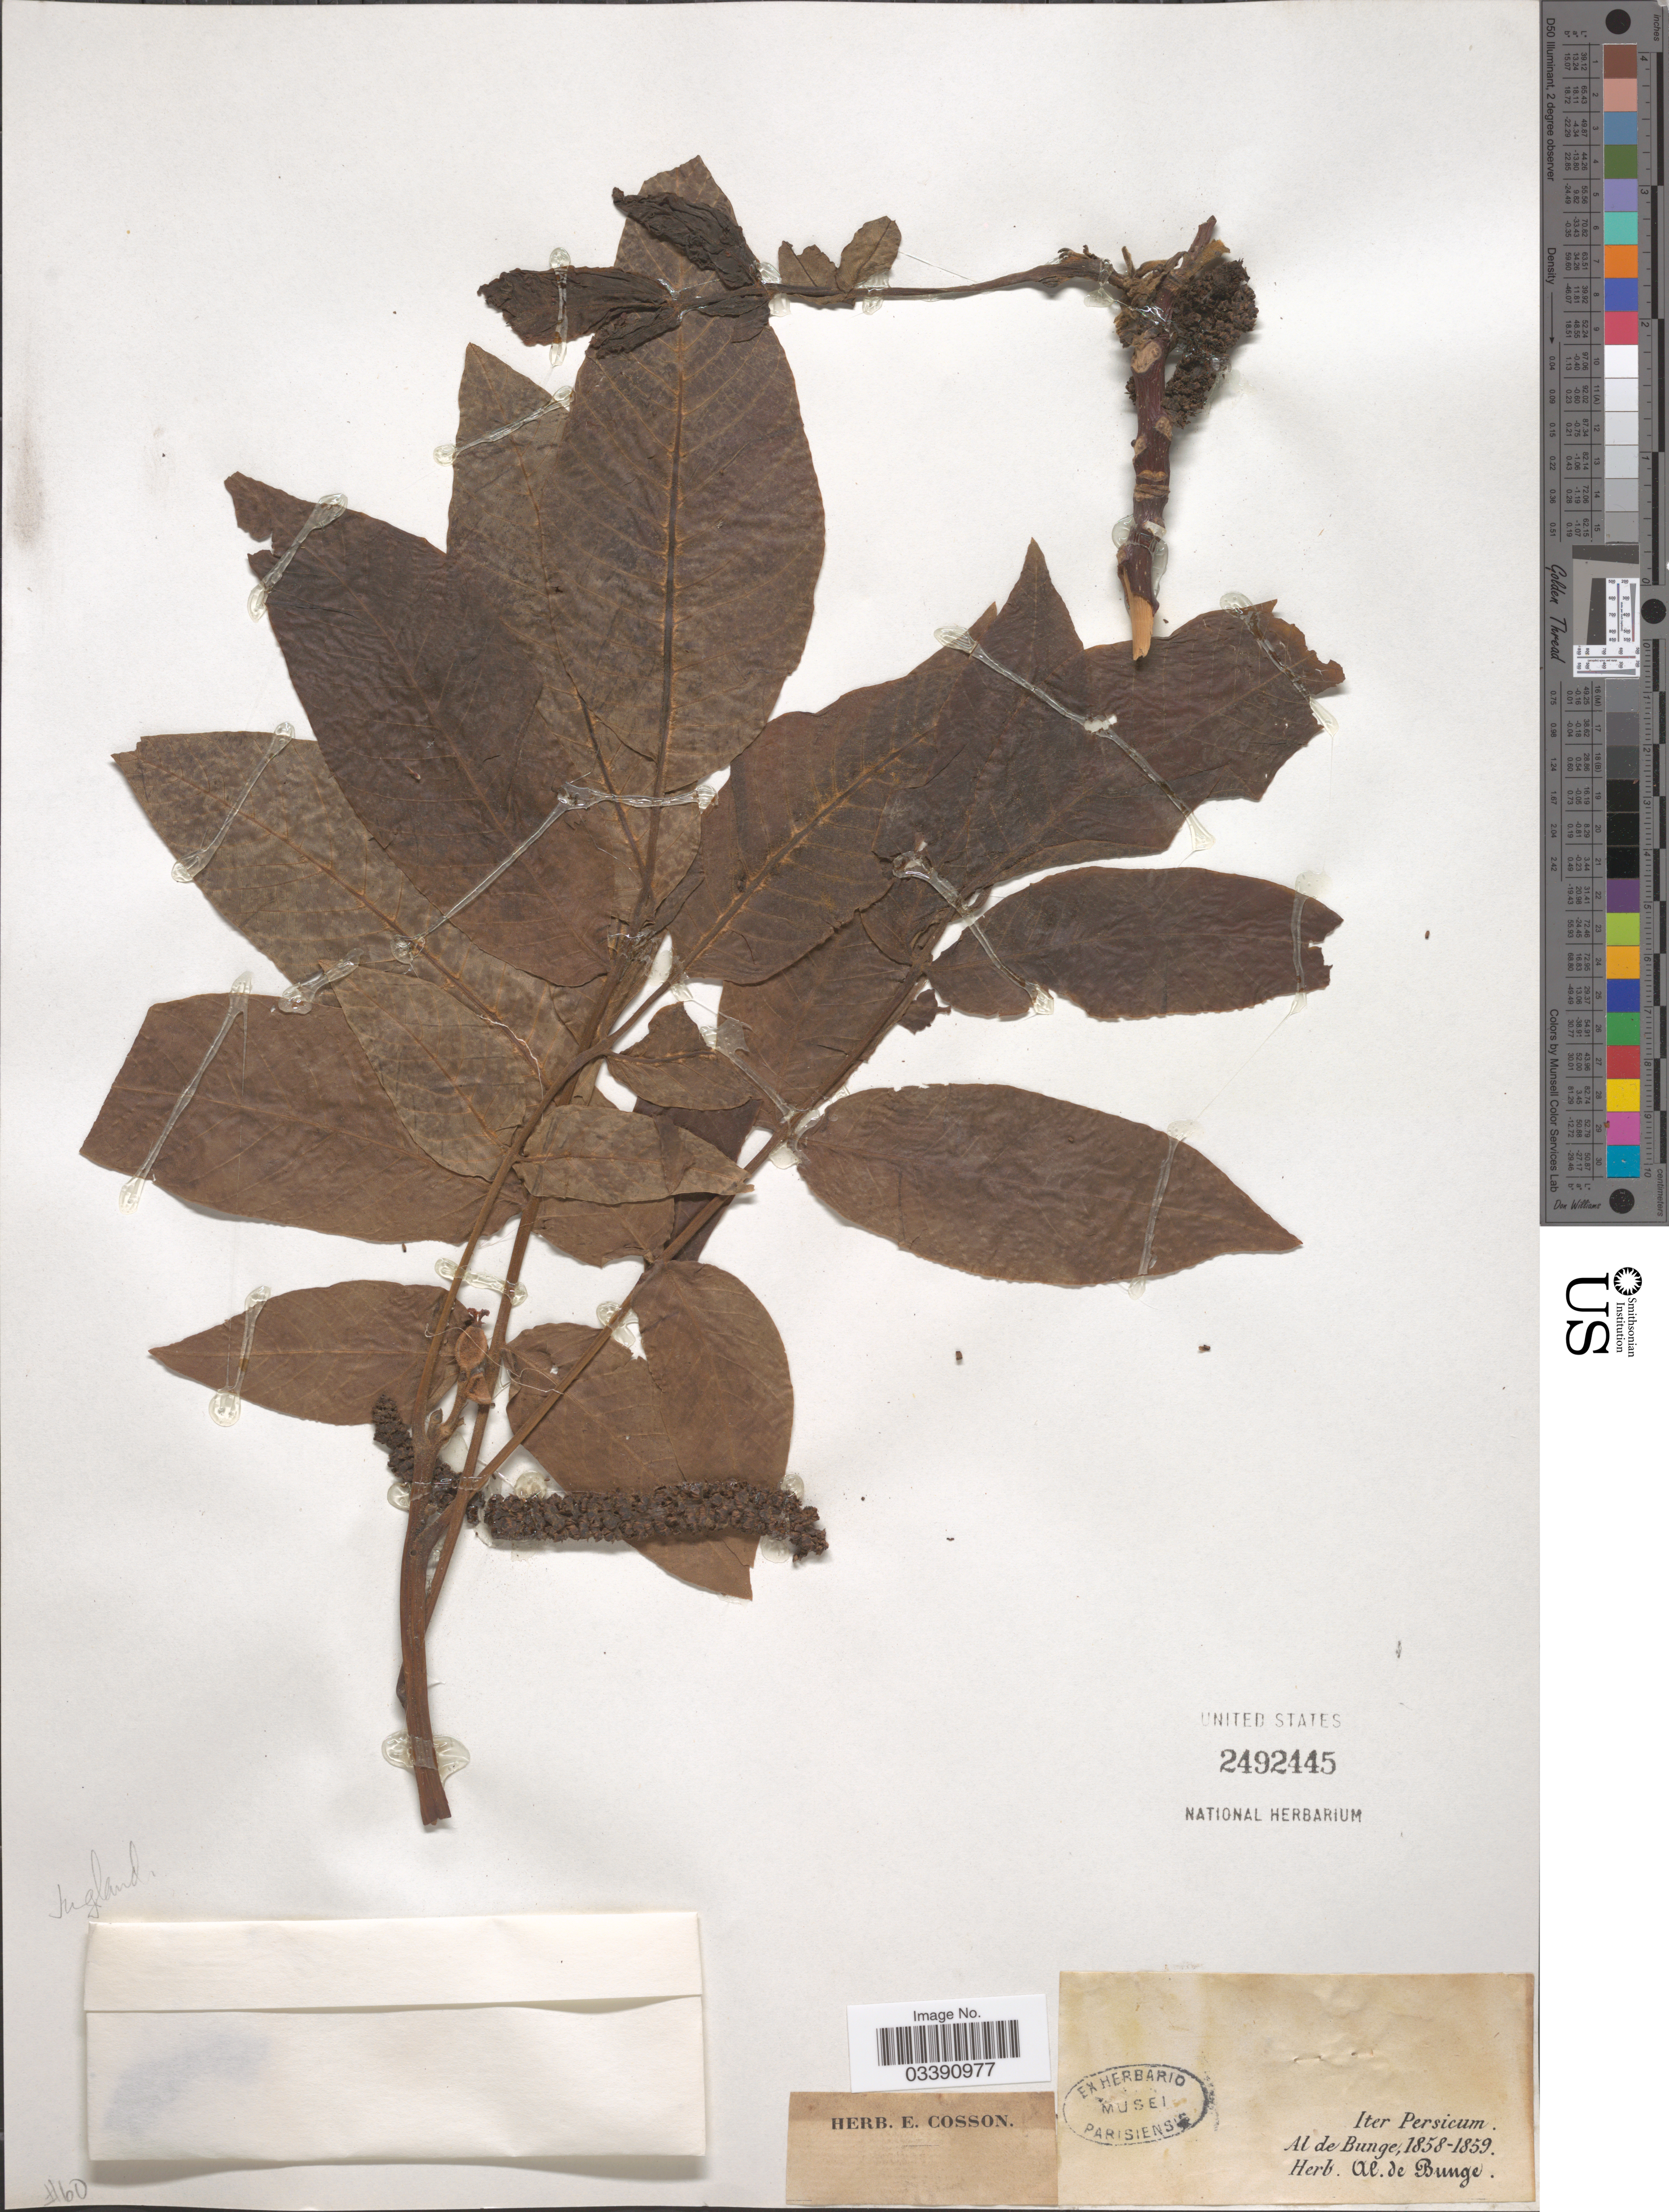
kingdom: Plantae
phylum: Tracheophyta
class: Magnoliopsida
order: Fagales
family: Juglandaceae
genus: Juglans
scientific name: Juglans sp.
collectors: A. de Bunge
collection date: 1858/1859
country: Iran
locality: Iter Persicum.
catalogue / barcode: US 2492445